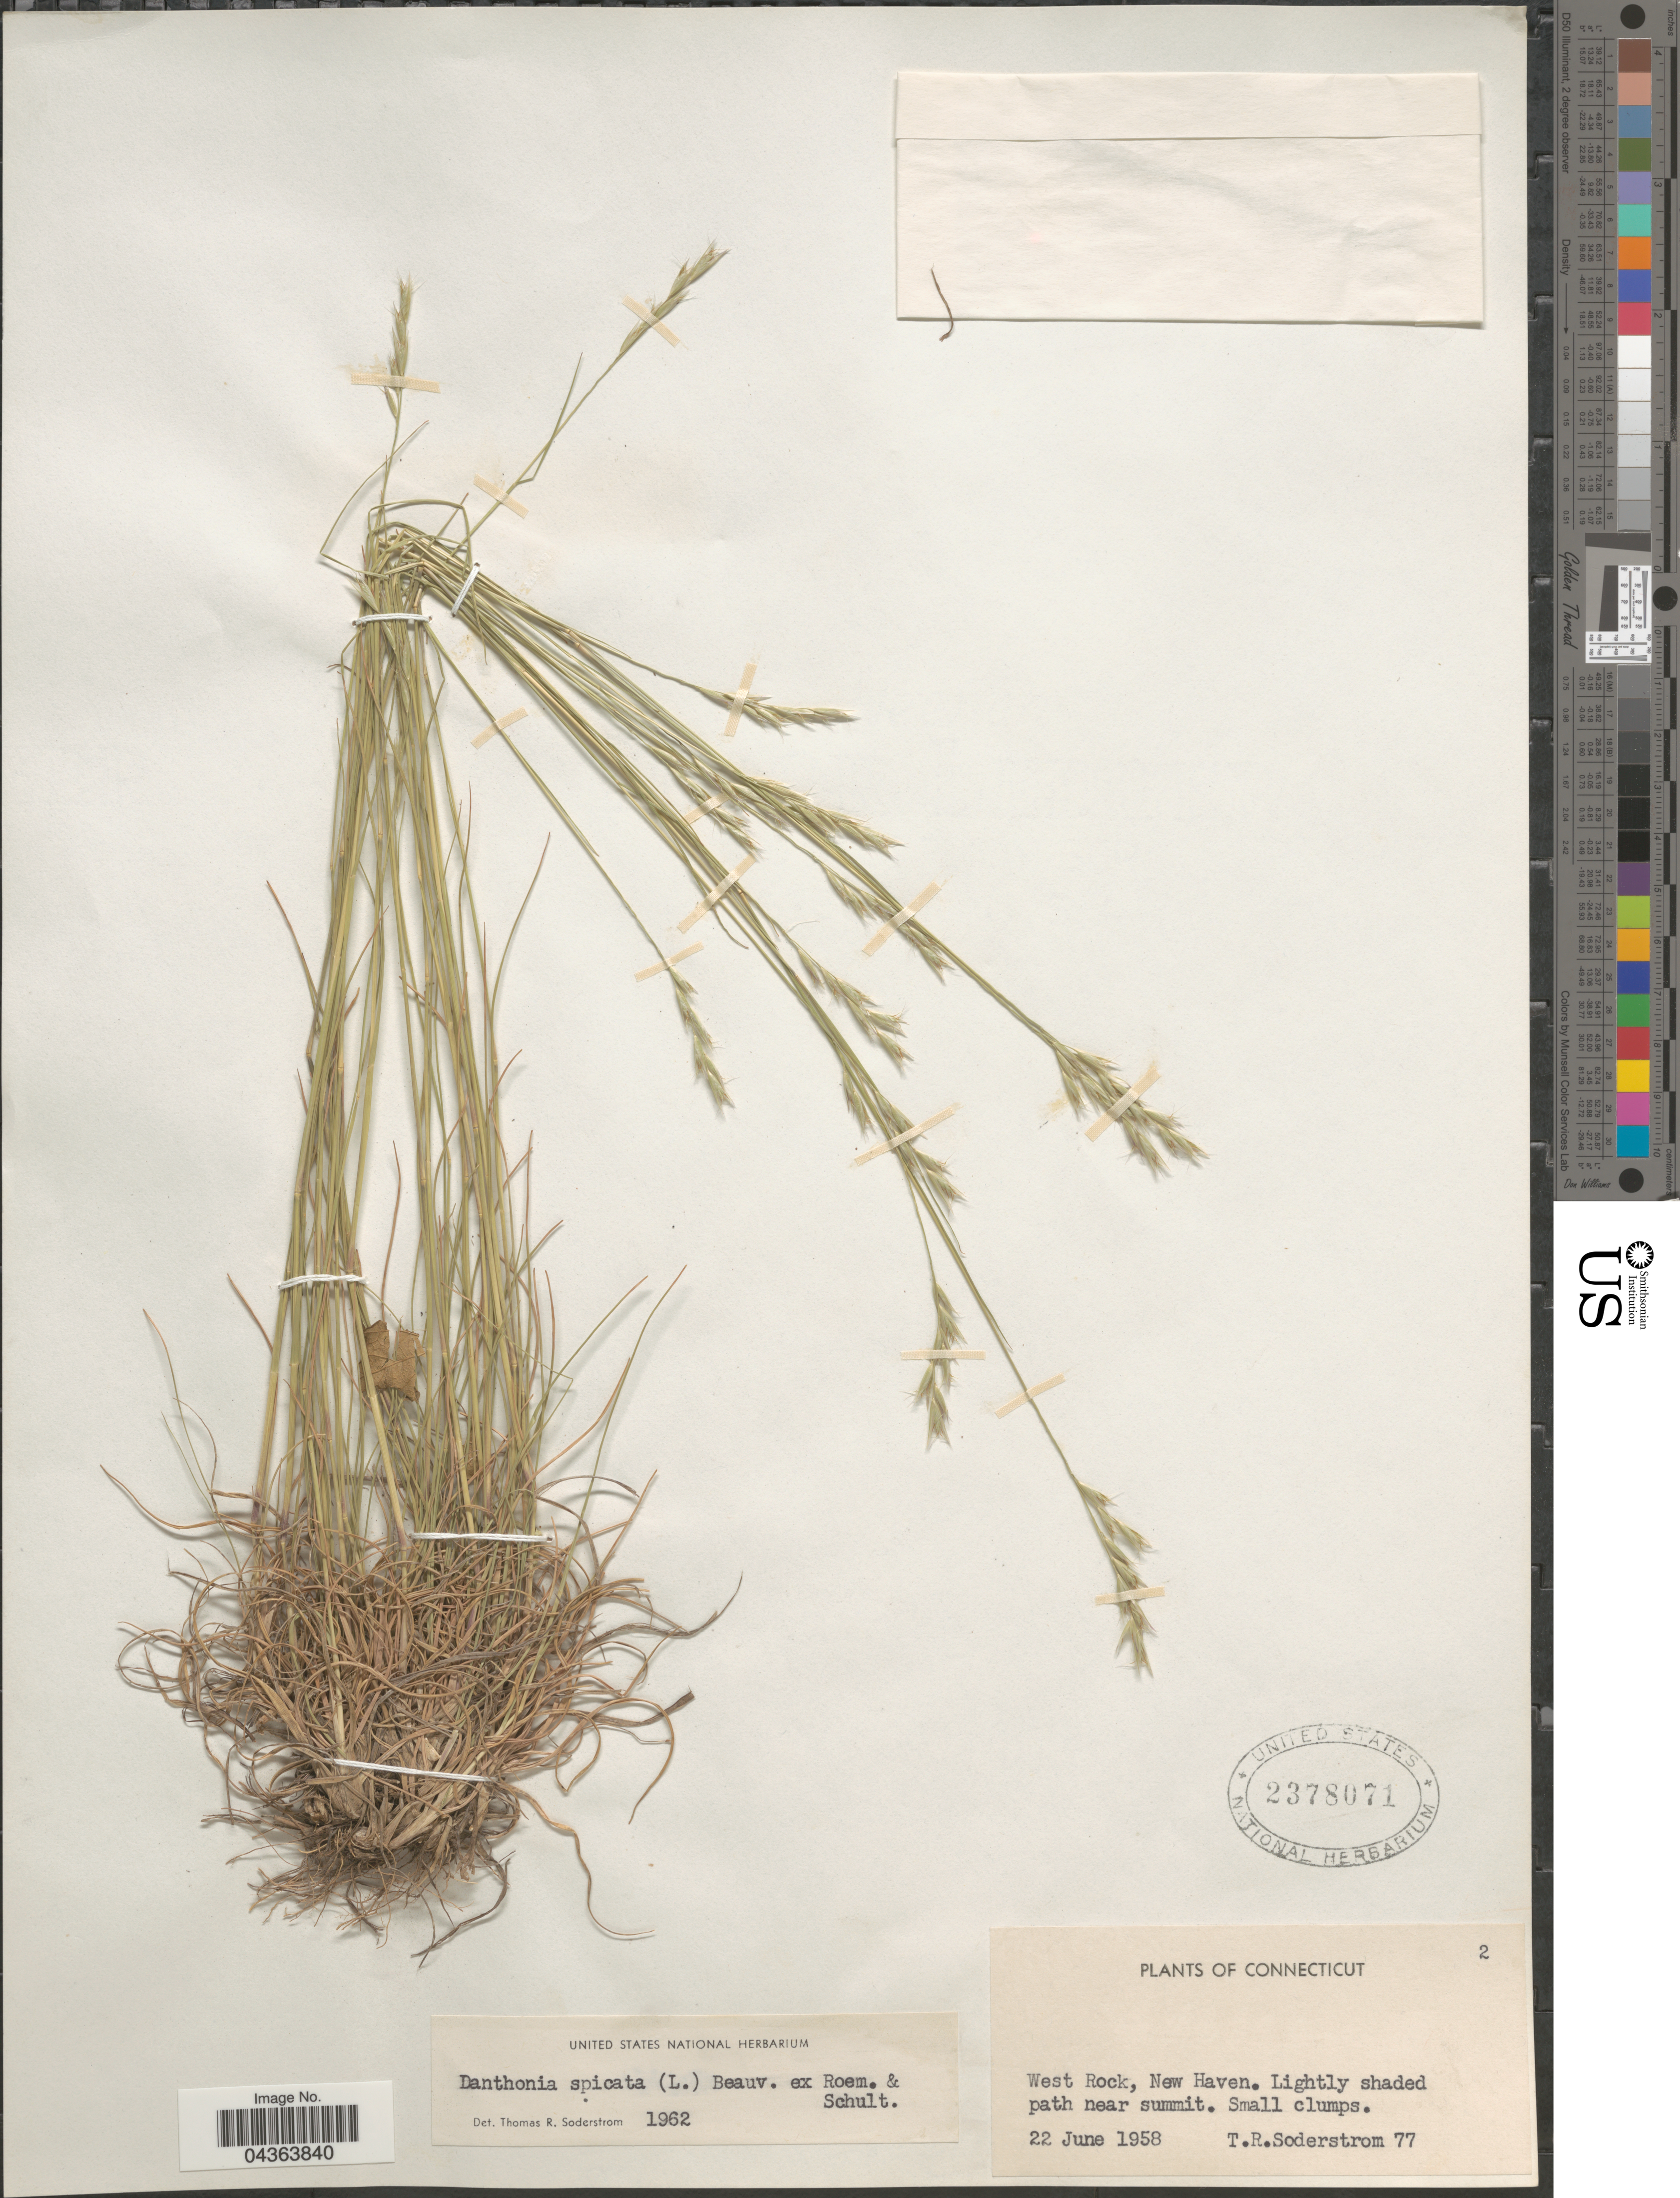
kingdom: Plantae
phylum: Tracheophyta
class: Liliopsida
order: Poales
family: Poaceae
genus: Danthonia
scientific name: Danthonia spicata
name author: (L.) P. Beauv. ex Roem. & Schult.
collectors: T. R. Soderstrom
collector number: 77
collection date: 1958-06-22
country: United States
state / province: Connecticut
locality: West Rock, New Haven. Lightly shaded path near summit.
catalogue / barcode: US 2378071